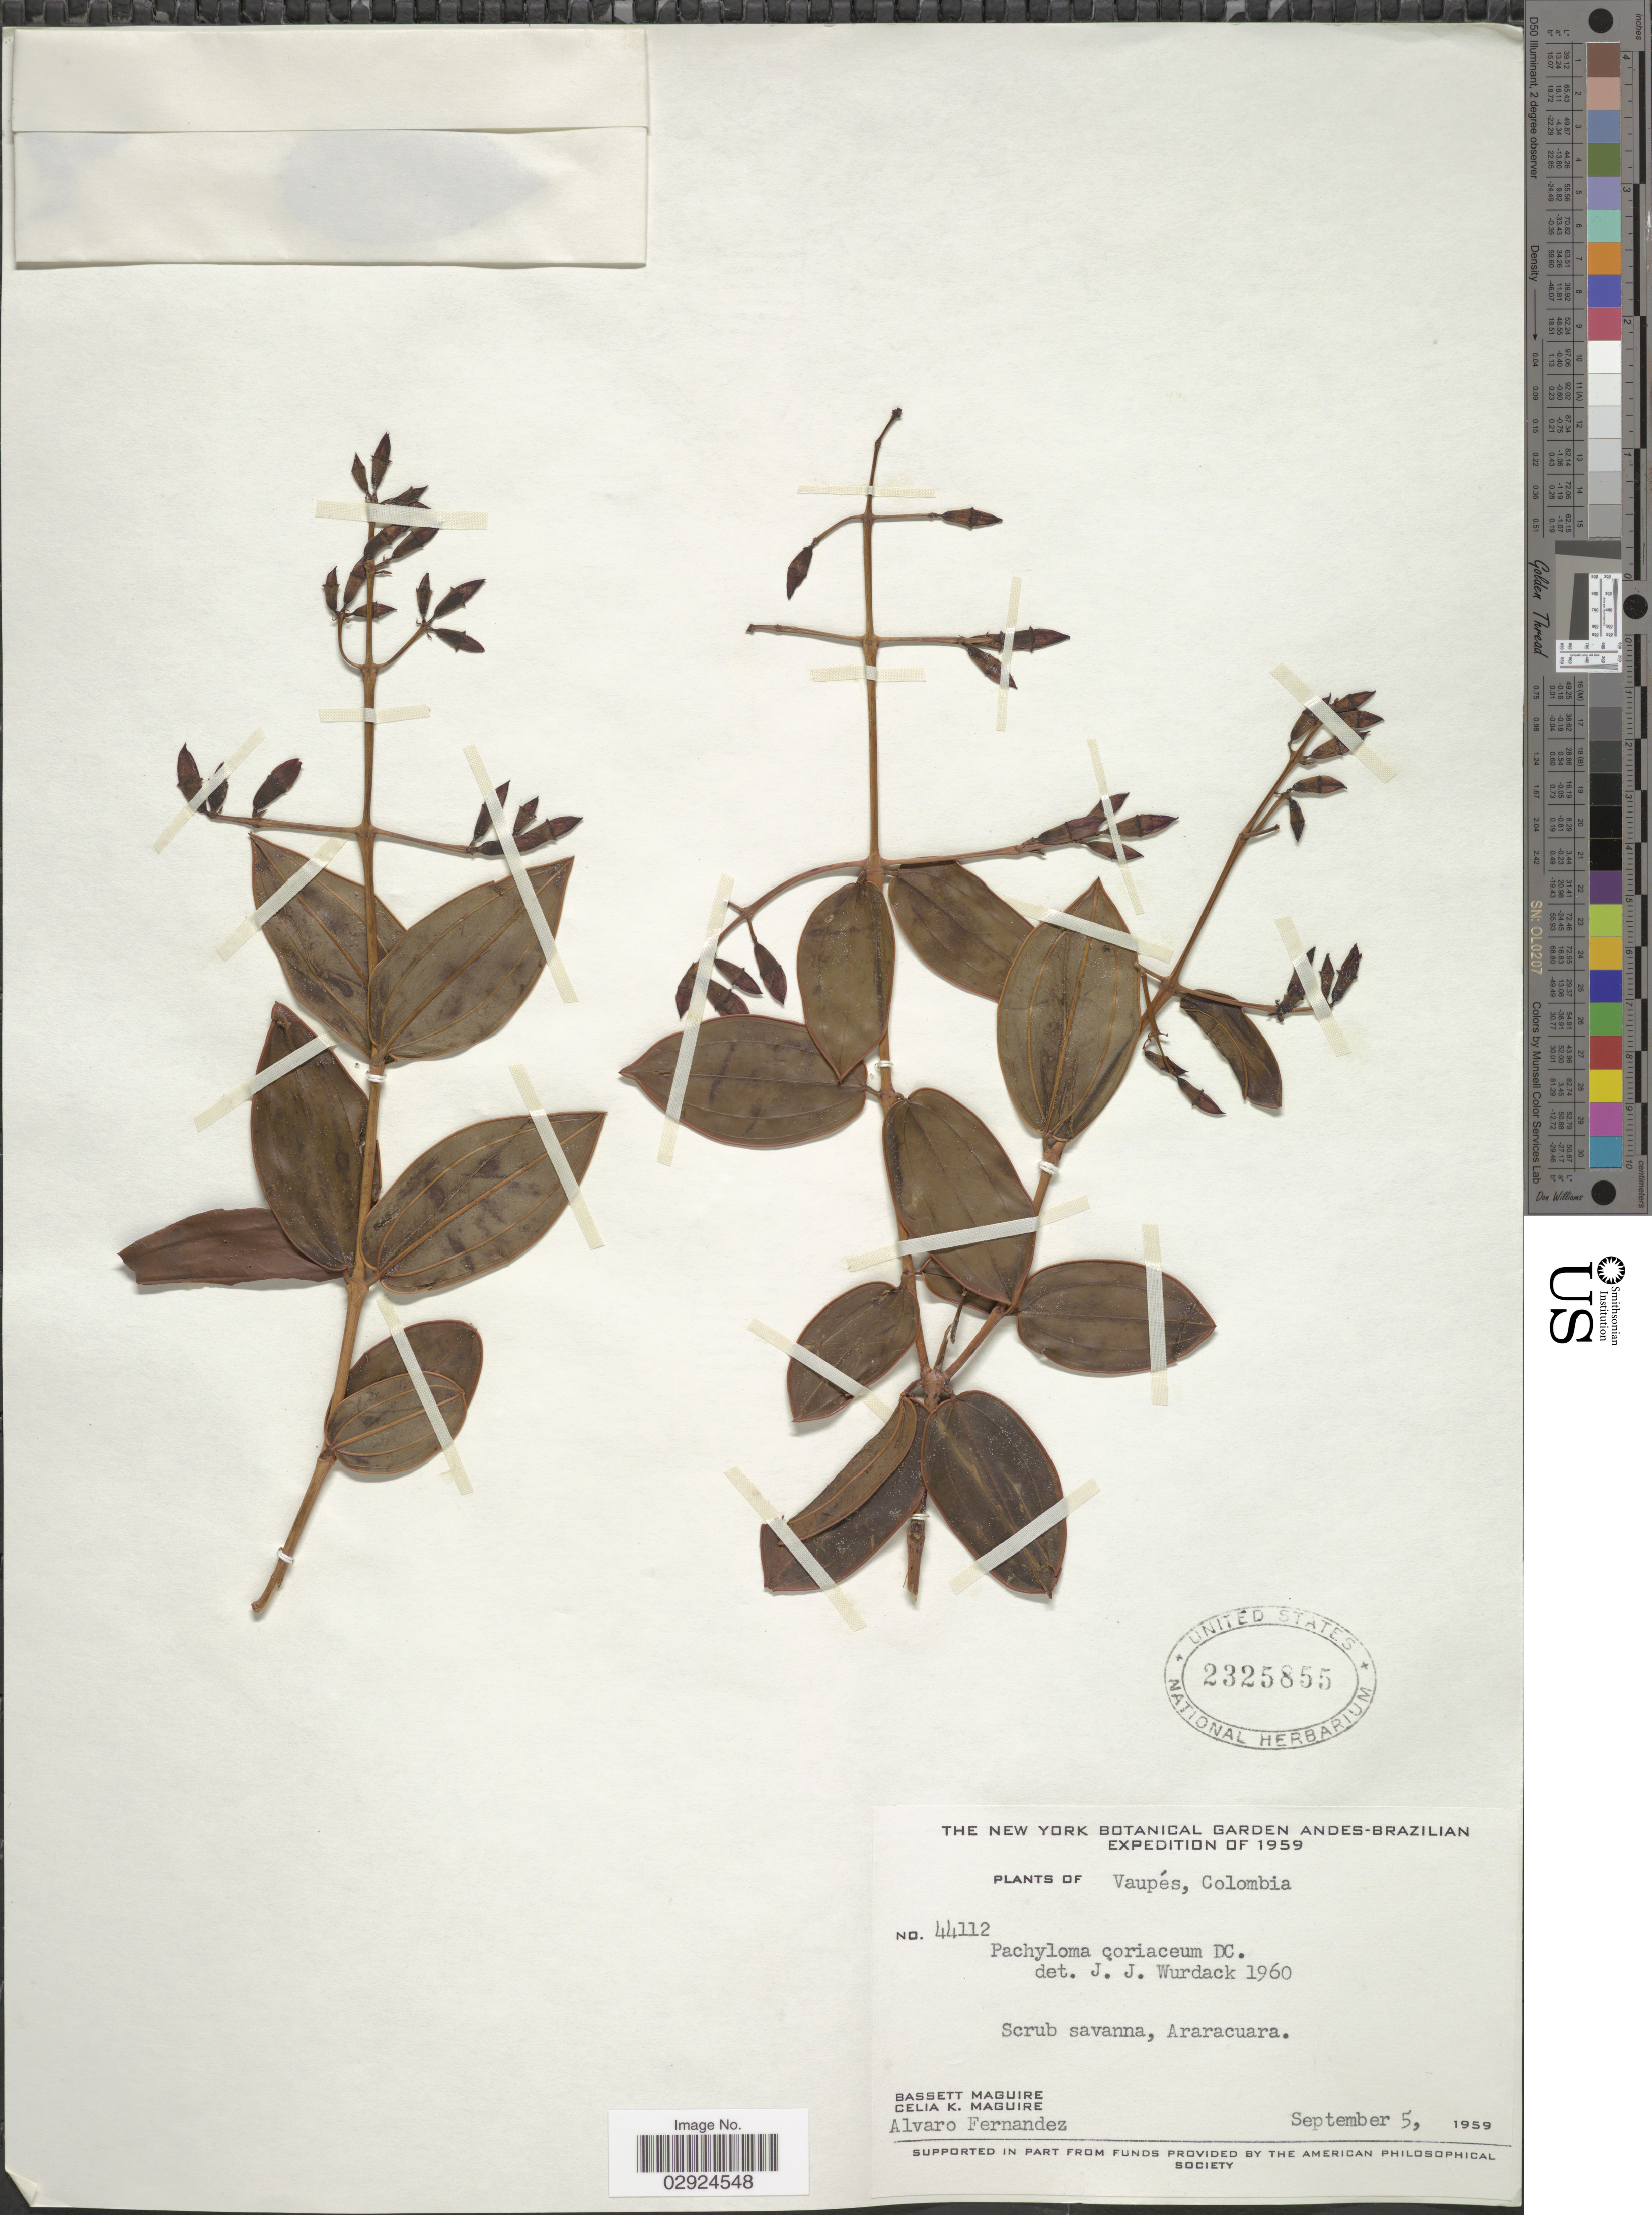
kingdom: Plantae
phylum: Tracheophyta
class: Magnoliopsida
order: Myrtales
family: Melastomataceae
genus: Pachyloma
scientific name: Pachyloma coriaceum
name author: DC.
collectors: B. Maguire, C. K. Maguire & A. Fernandez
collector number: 44112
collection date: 1959-09-05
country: Colombia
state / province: Vaupés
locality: Scrub savanna, Araracuara.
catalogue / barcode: US 2325855